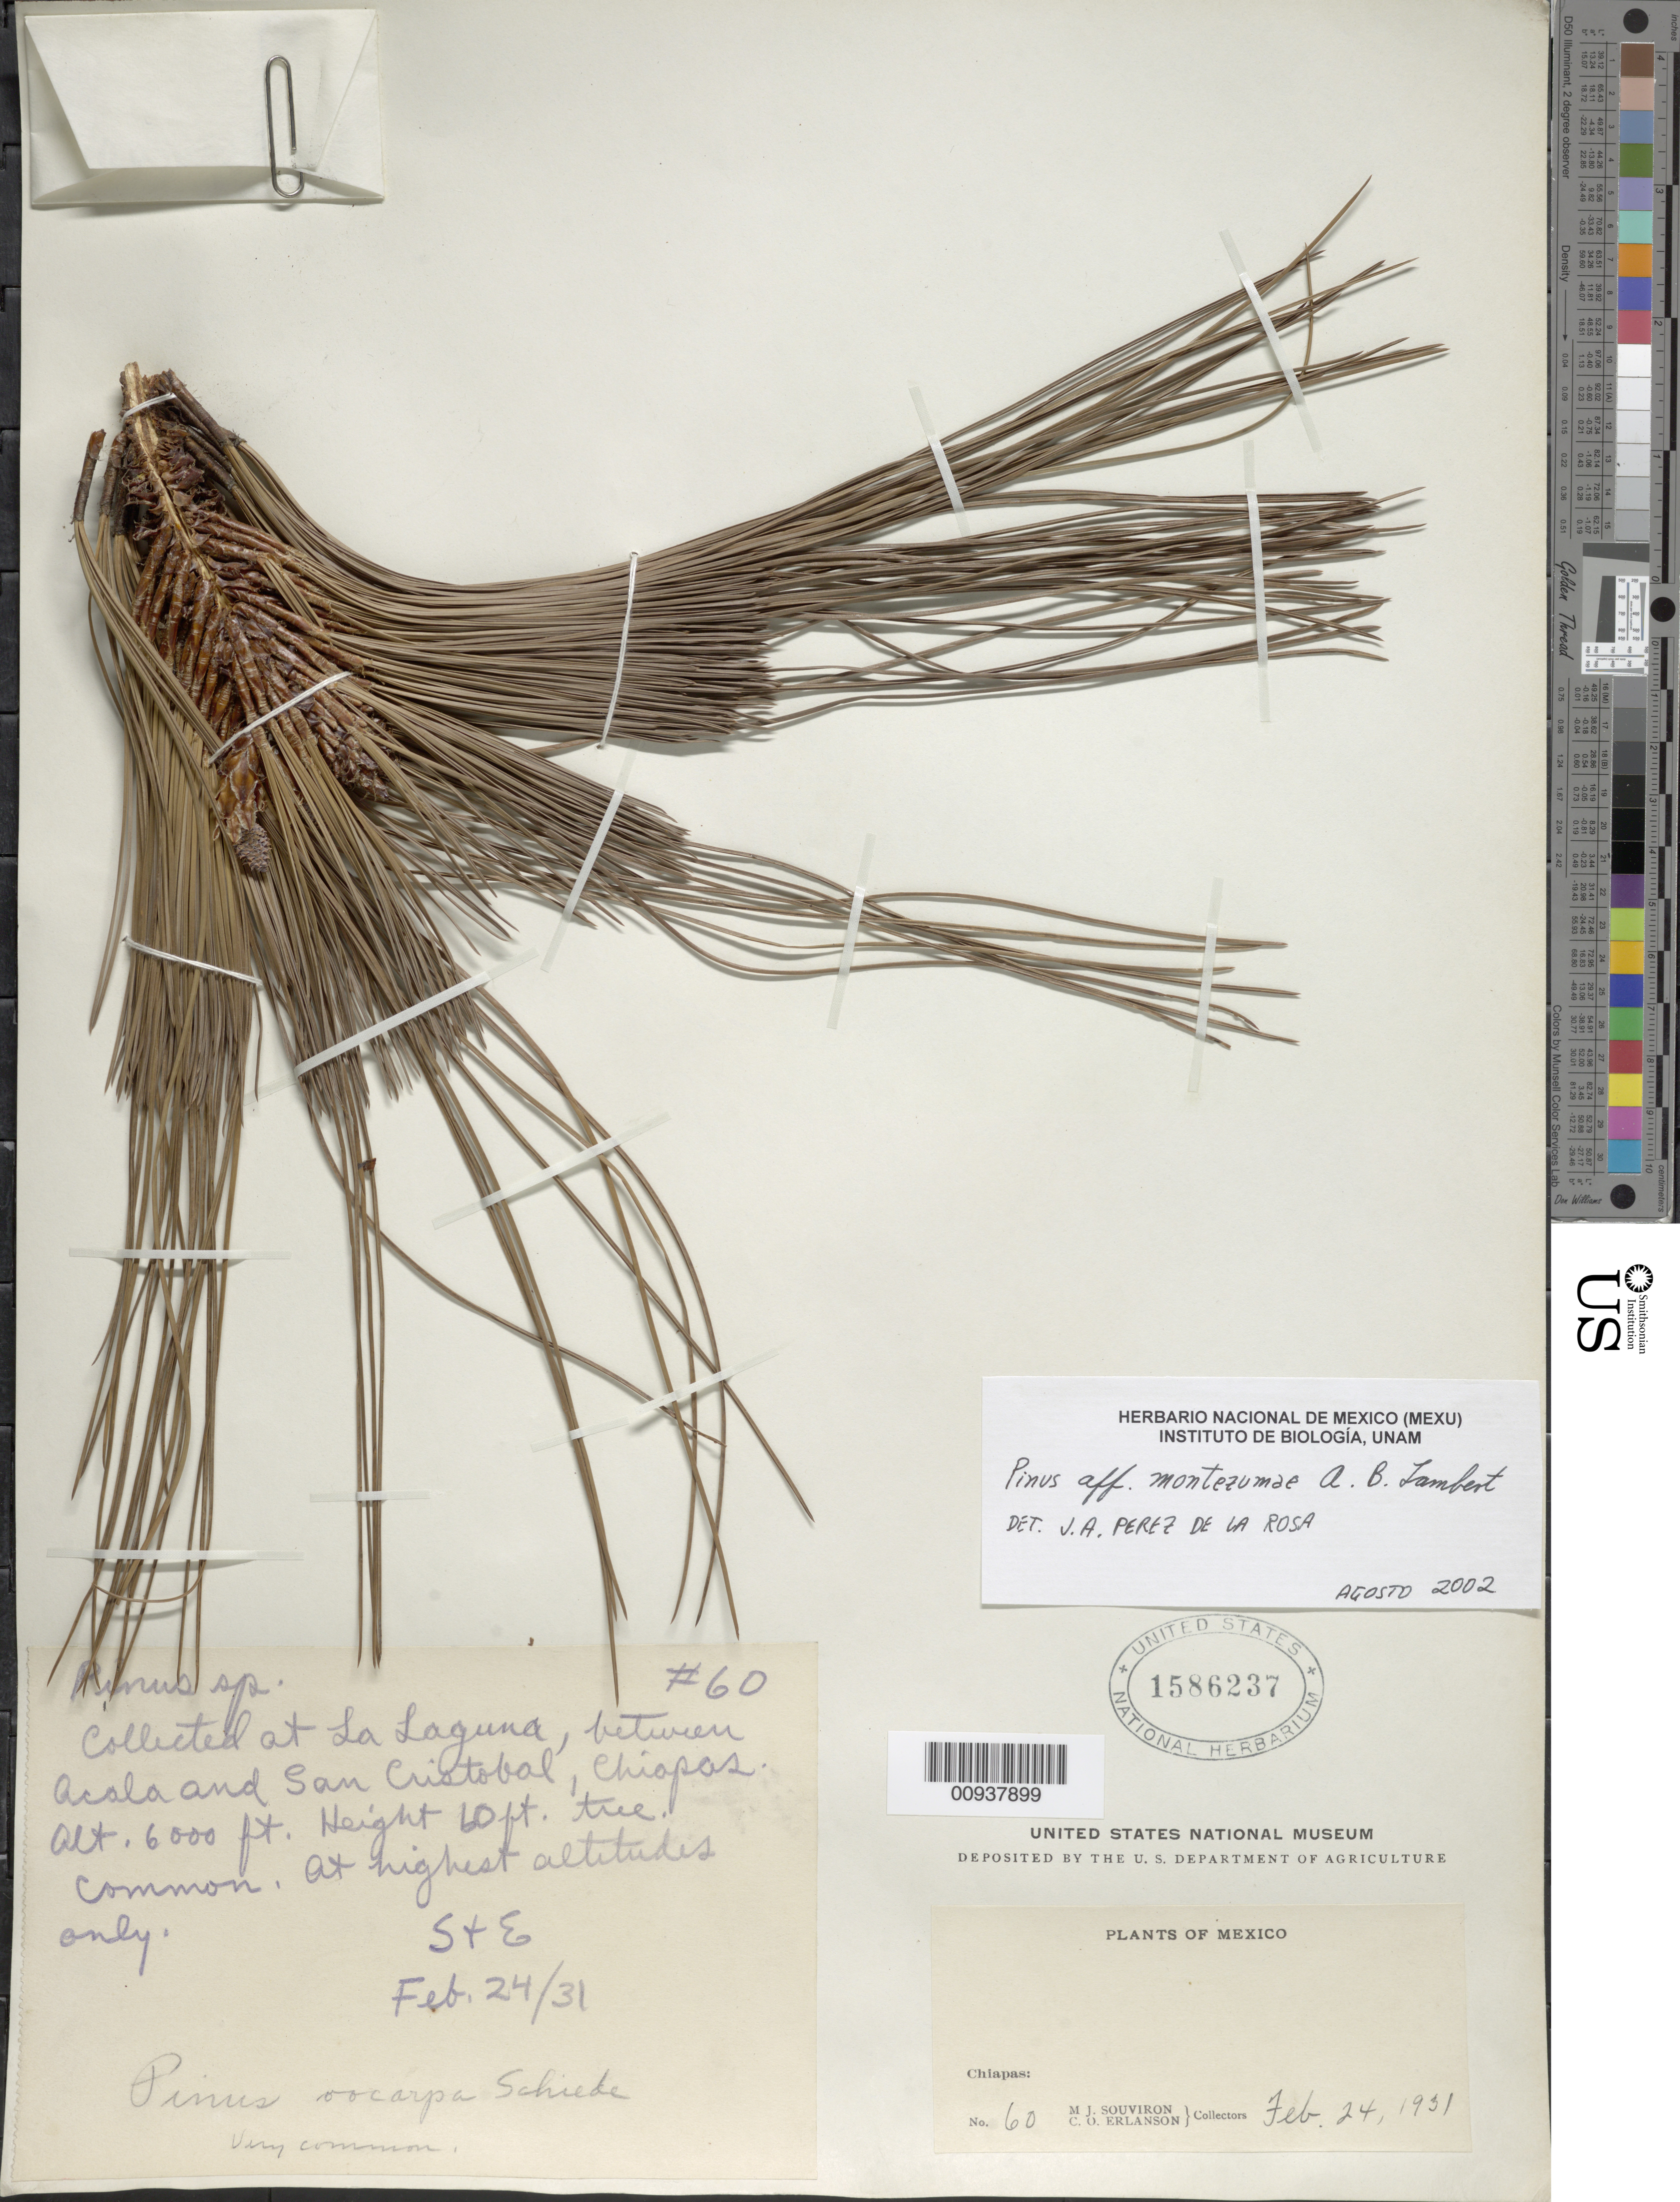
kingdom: Plantae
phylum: Tracheophyta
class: Pinopsida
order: Pinales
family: Pinaceae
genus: Pinus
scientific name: Pinus montezumae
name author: Lamb.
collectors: M. J. Souviron & C. O. Erlanson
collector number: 60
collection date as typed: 24 Feb 1931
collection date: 1931-02-24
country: Mexico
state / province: Chiapas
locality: La Laguna, between Acala and San Cristóbal.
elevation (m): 1829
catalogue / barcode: US 1586237